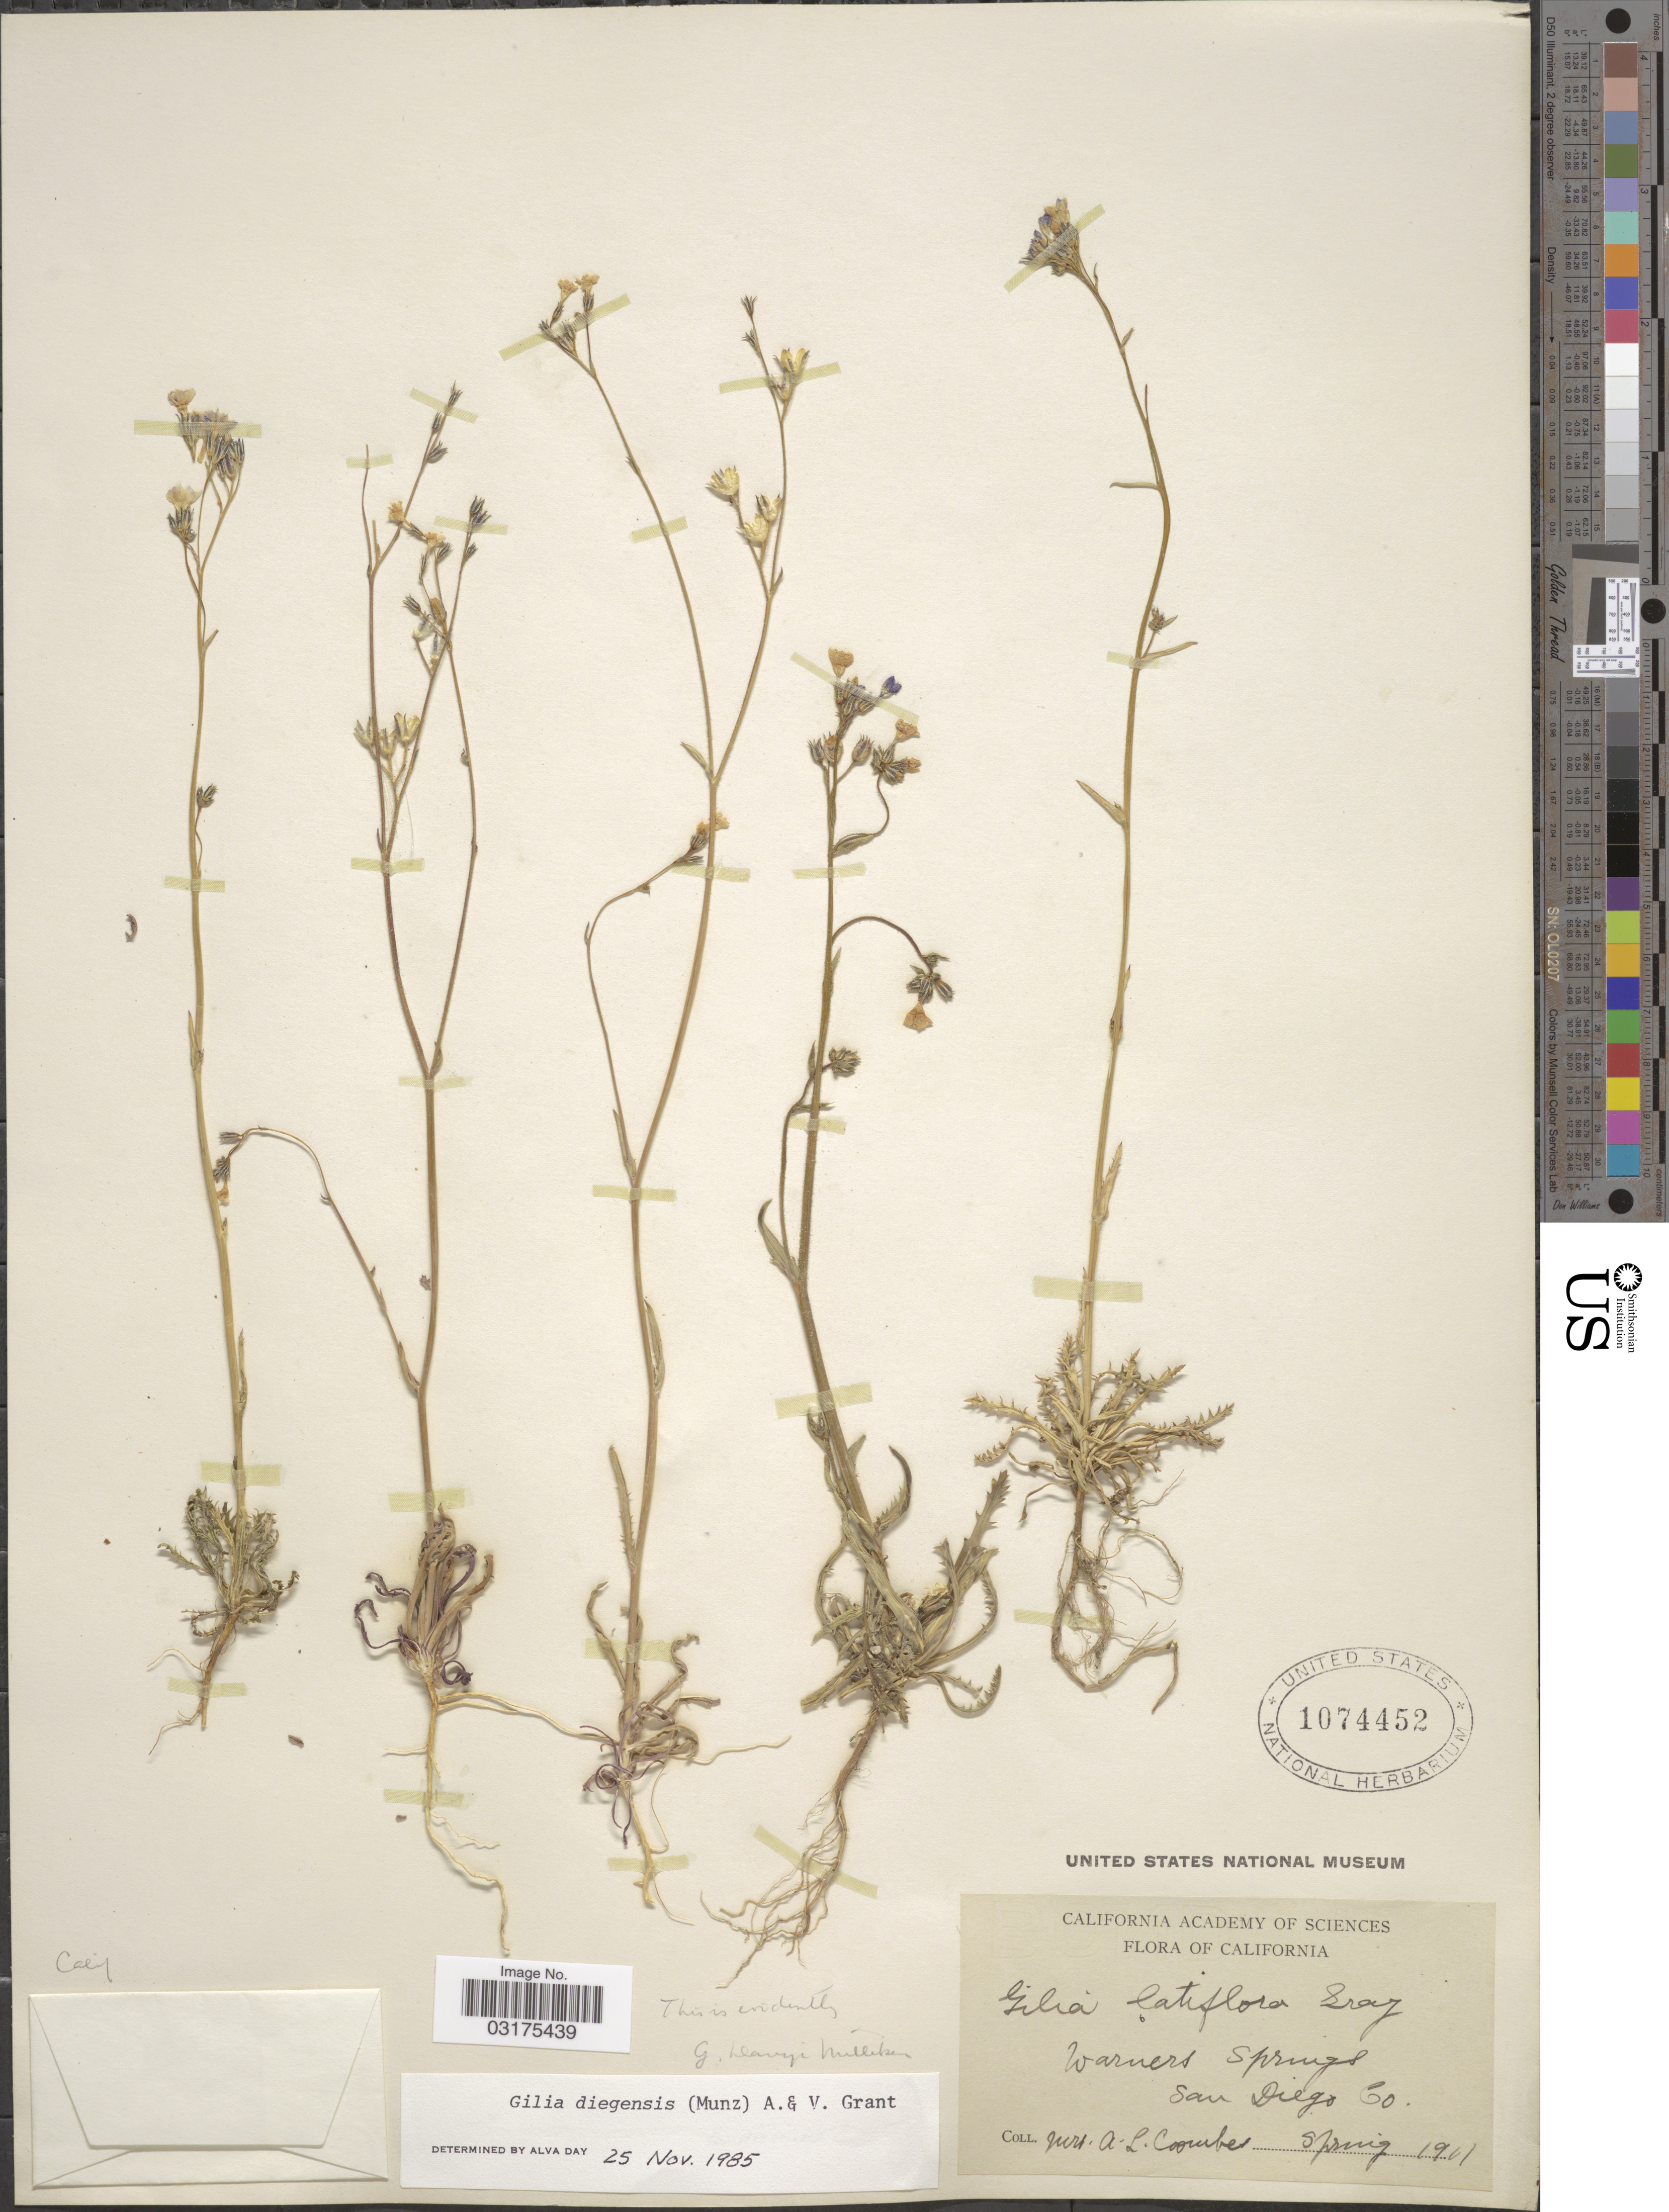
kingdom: Plantae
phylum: Tracheophyta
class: Magnoliopsida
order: Ericales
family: Polemoniaceae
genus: Gilia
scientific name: Gilia diegensis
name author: (Munz) A.D. Grant & V.E. Grant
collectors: A. Coombs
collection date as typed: spring 1901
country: United States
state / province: California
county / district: San Diego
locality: Warners Springs, San Diego Co.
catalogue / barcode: US 1074452